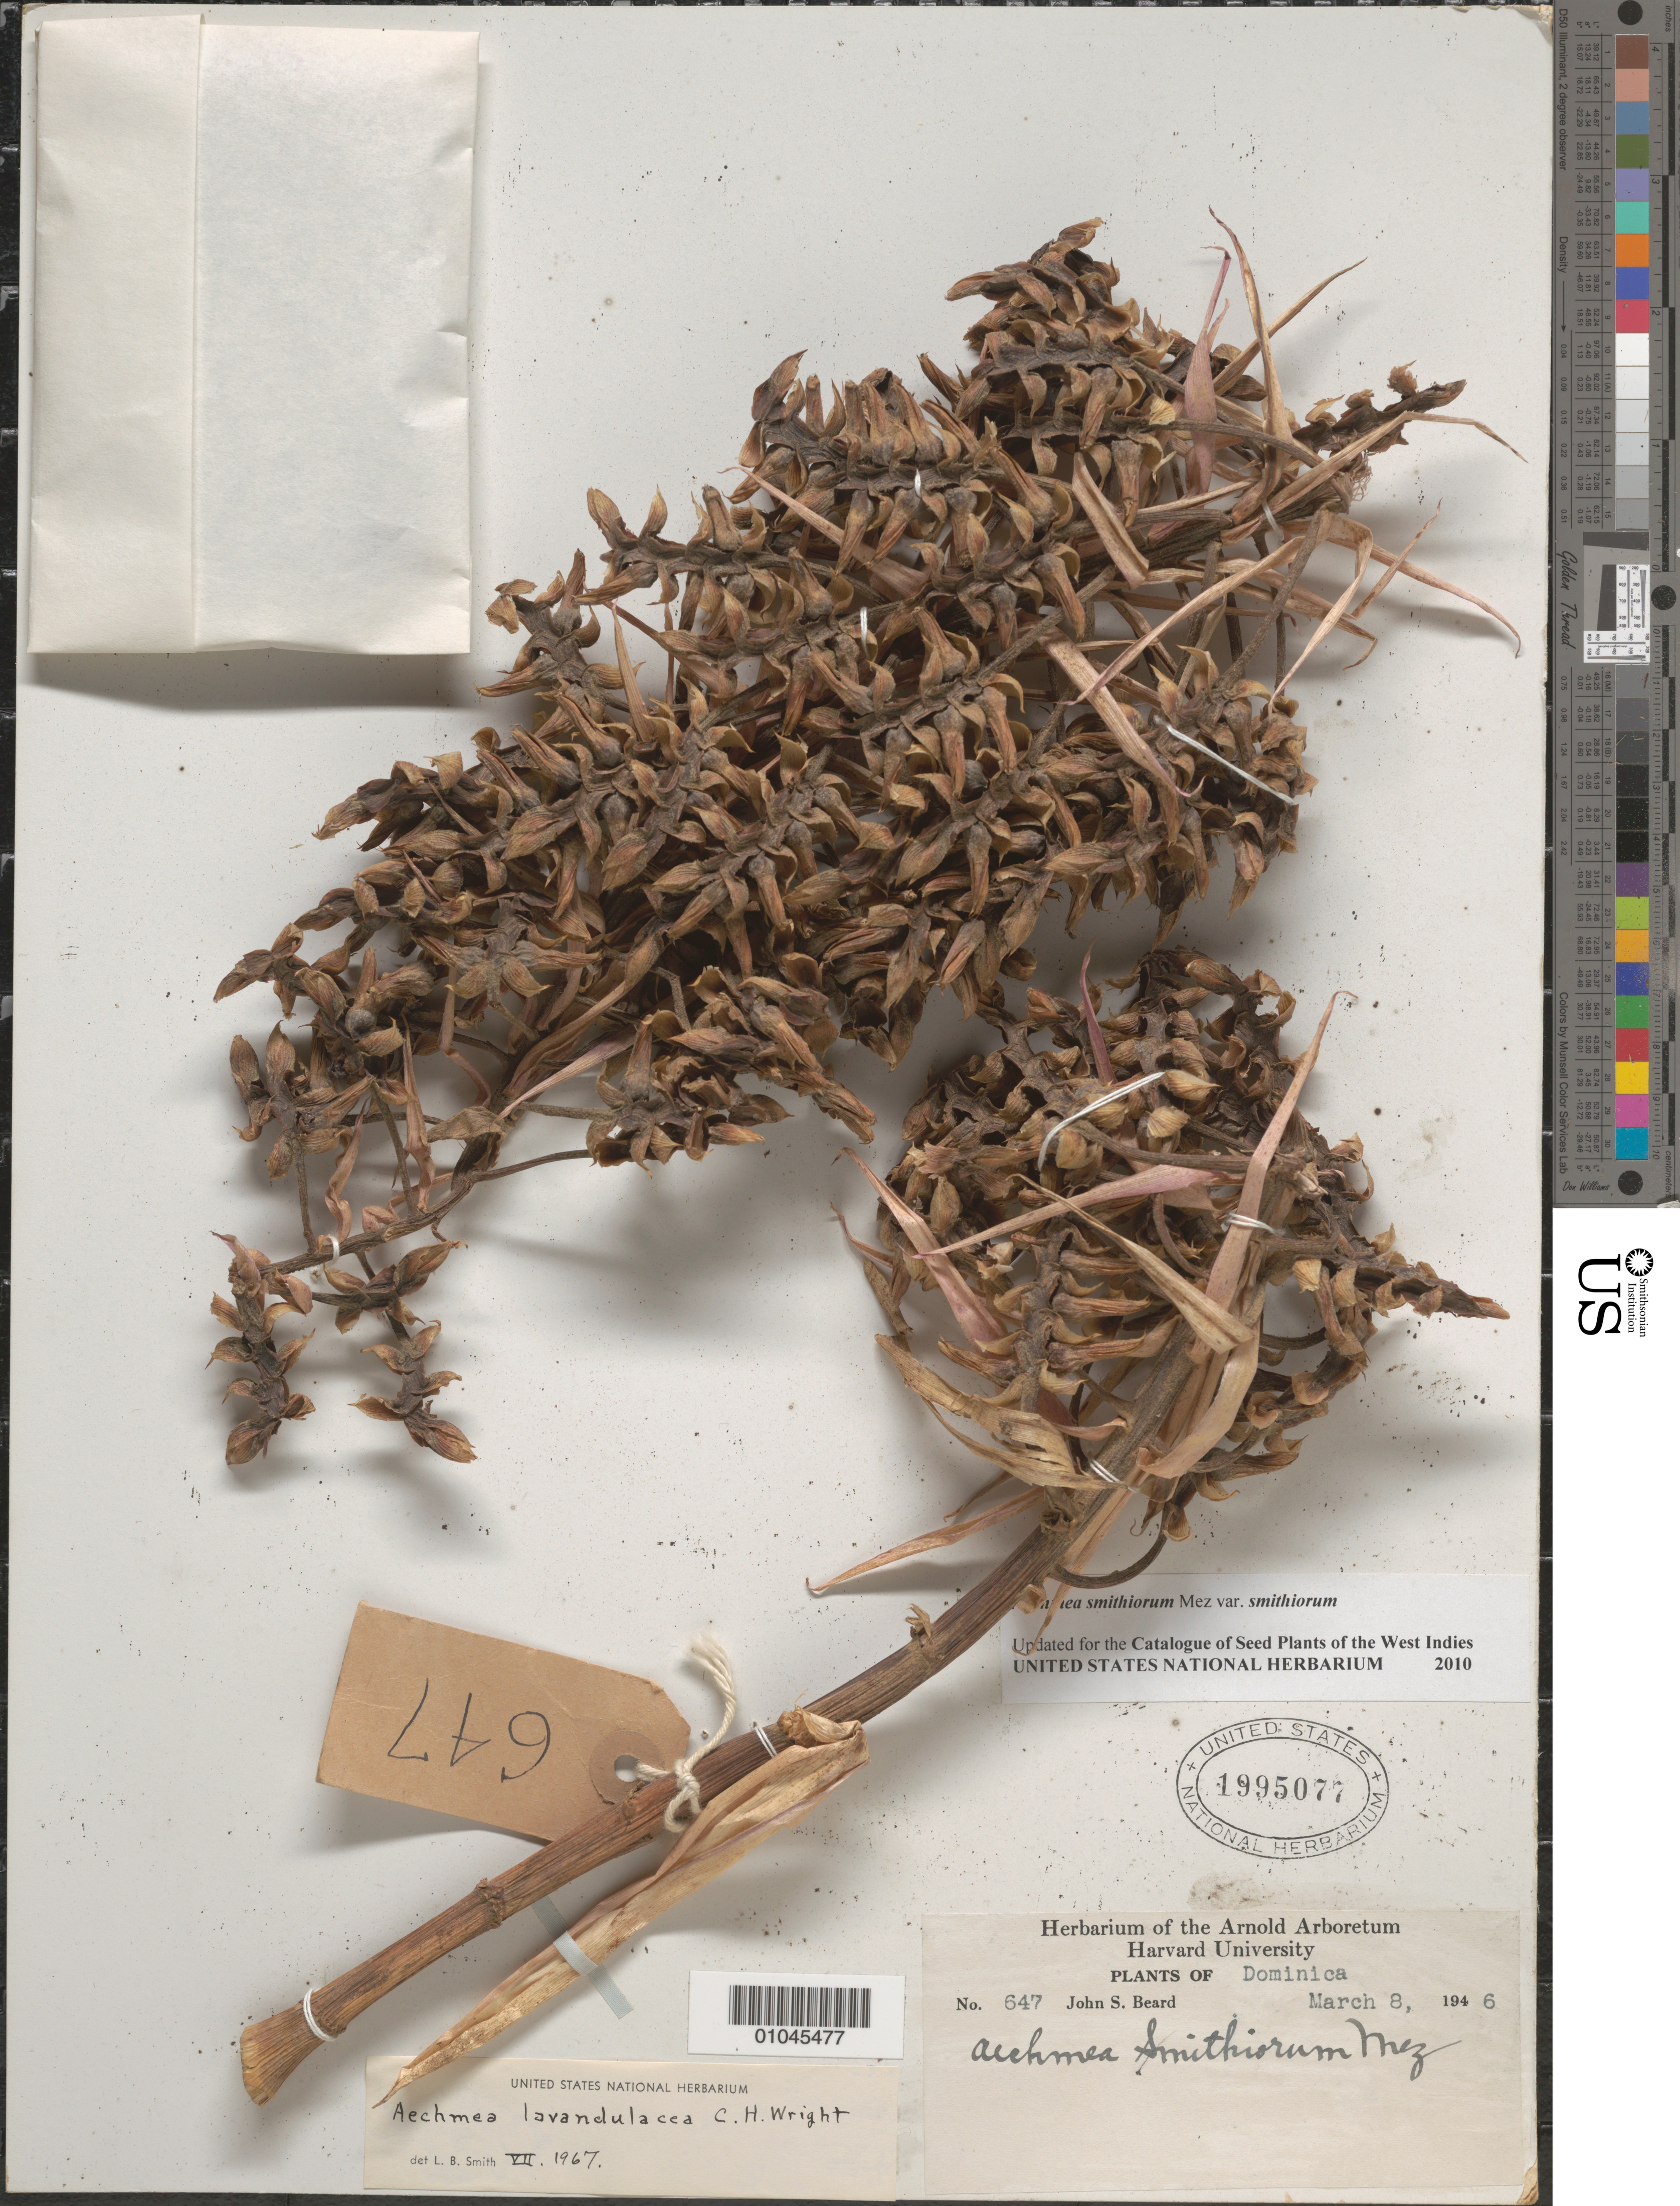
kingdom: Plantae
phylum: Tracheophyta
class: Liliopsida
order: Poales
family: Bromeliaceae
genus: Aechmea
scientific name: Aechmea smithiorum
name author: Mez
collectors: J. Beard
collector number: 647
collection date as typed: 08 Mar 1946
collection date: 1946-03-08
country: Dominica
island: Dominica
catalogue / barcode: US 1995077